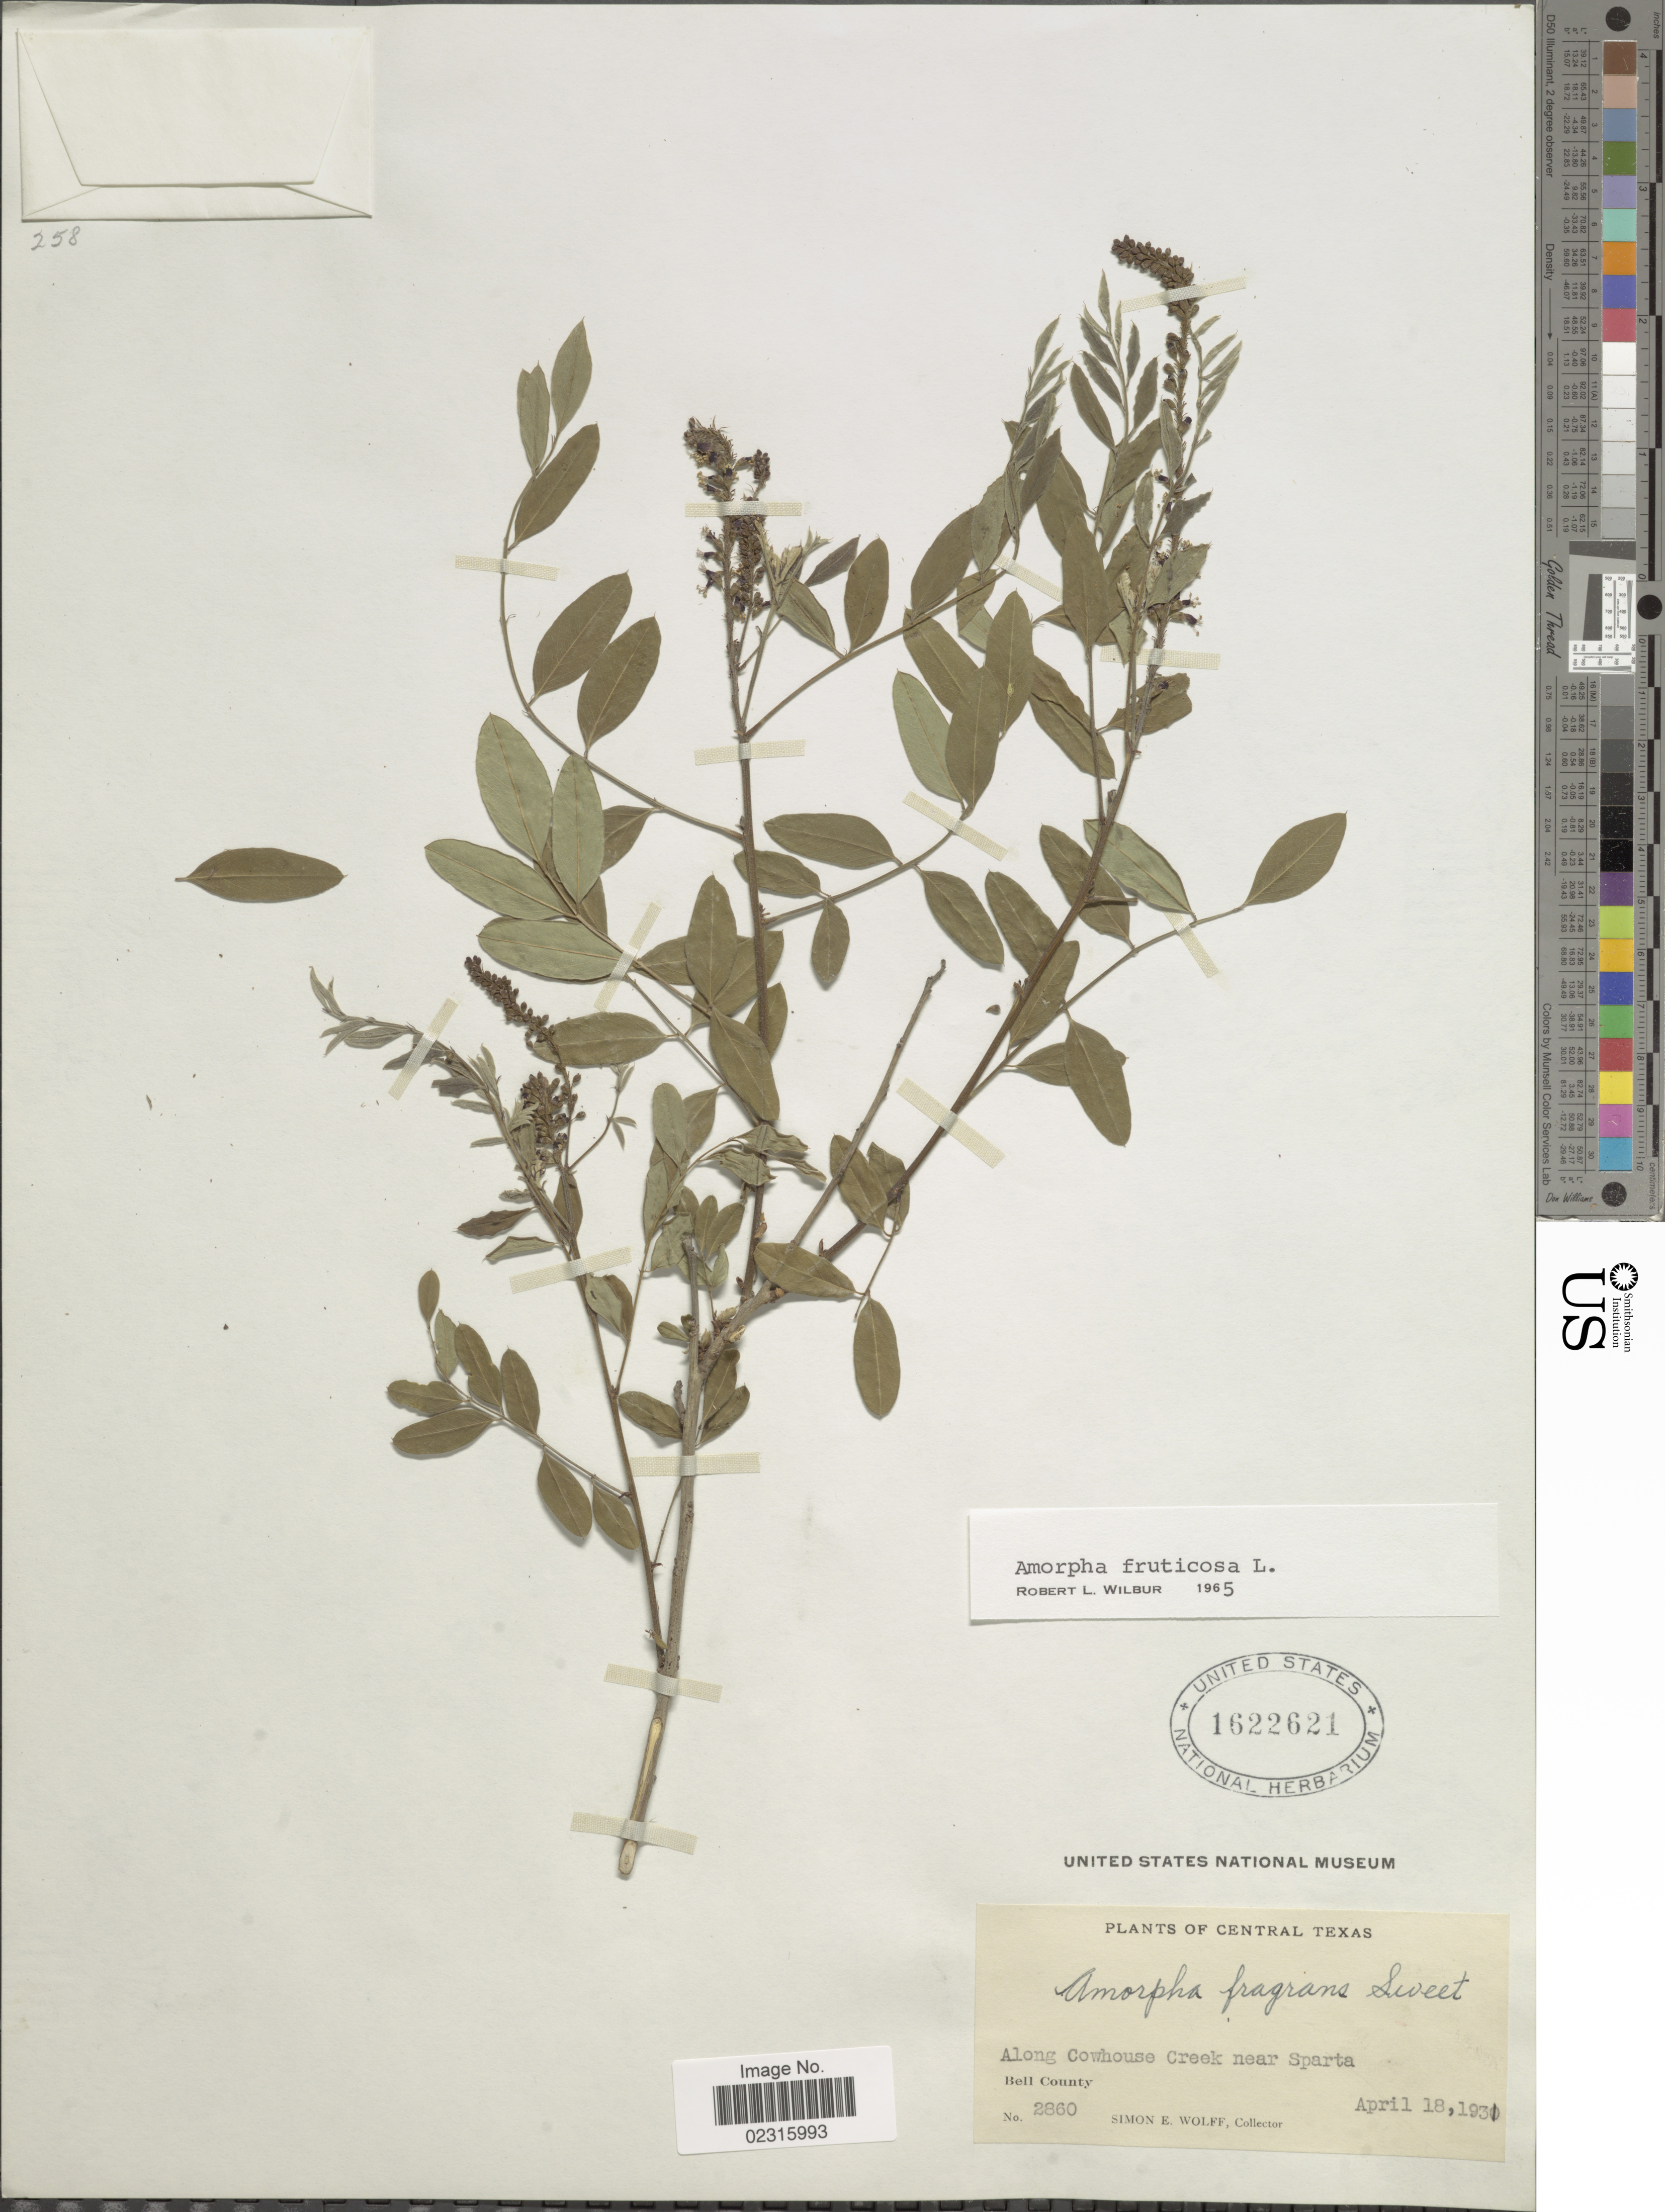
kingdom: Plantae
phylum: Tracheophyta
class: Magnoliopsida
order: Fabales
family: Fabaceae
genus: Amorpha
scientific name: Amorpha fruticosa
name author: L.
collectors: S. E. Wolff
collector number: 2860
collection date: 1931-04-18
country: United States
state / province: Texas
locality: Central Texas, along Cowhouse Creek near Sparta, Bell County.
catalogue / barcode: US 1622621